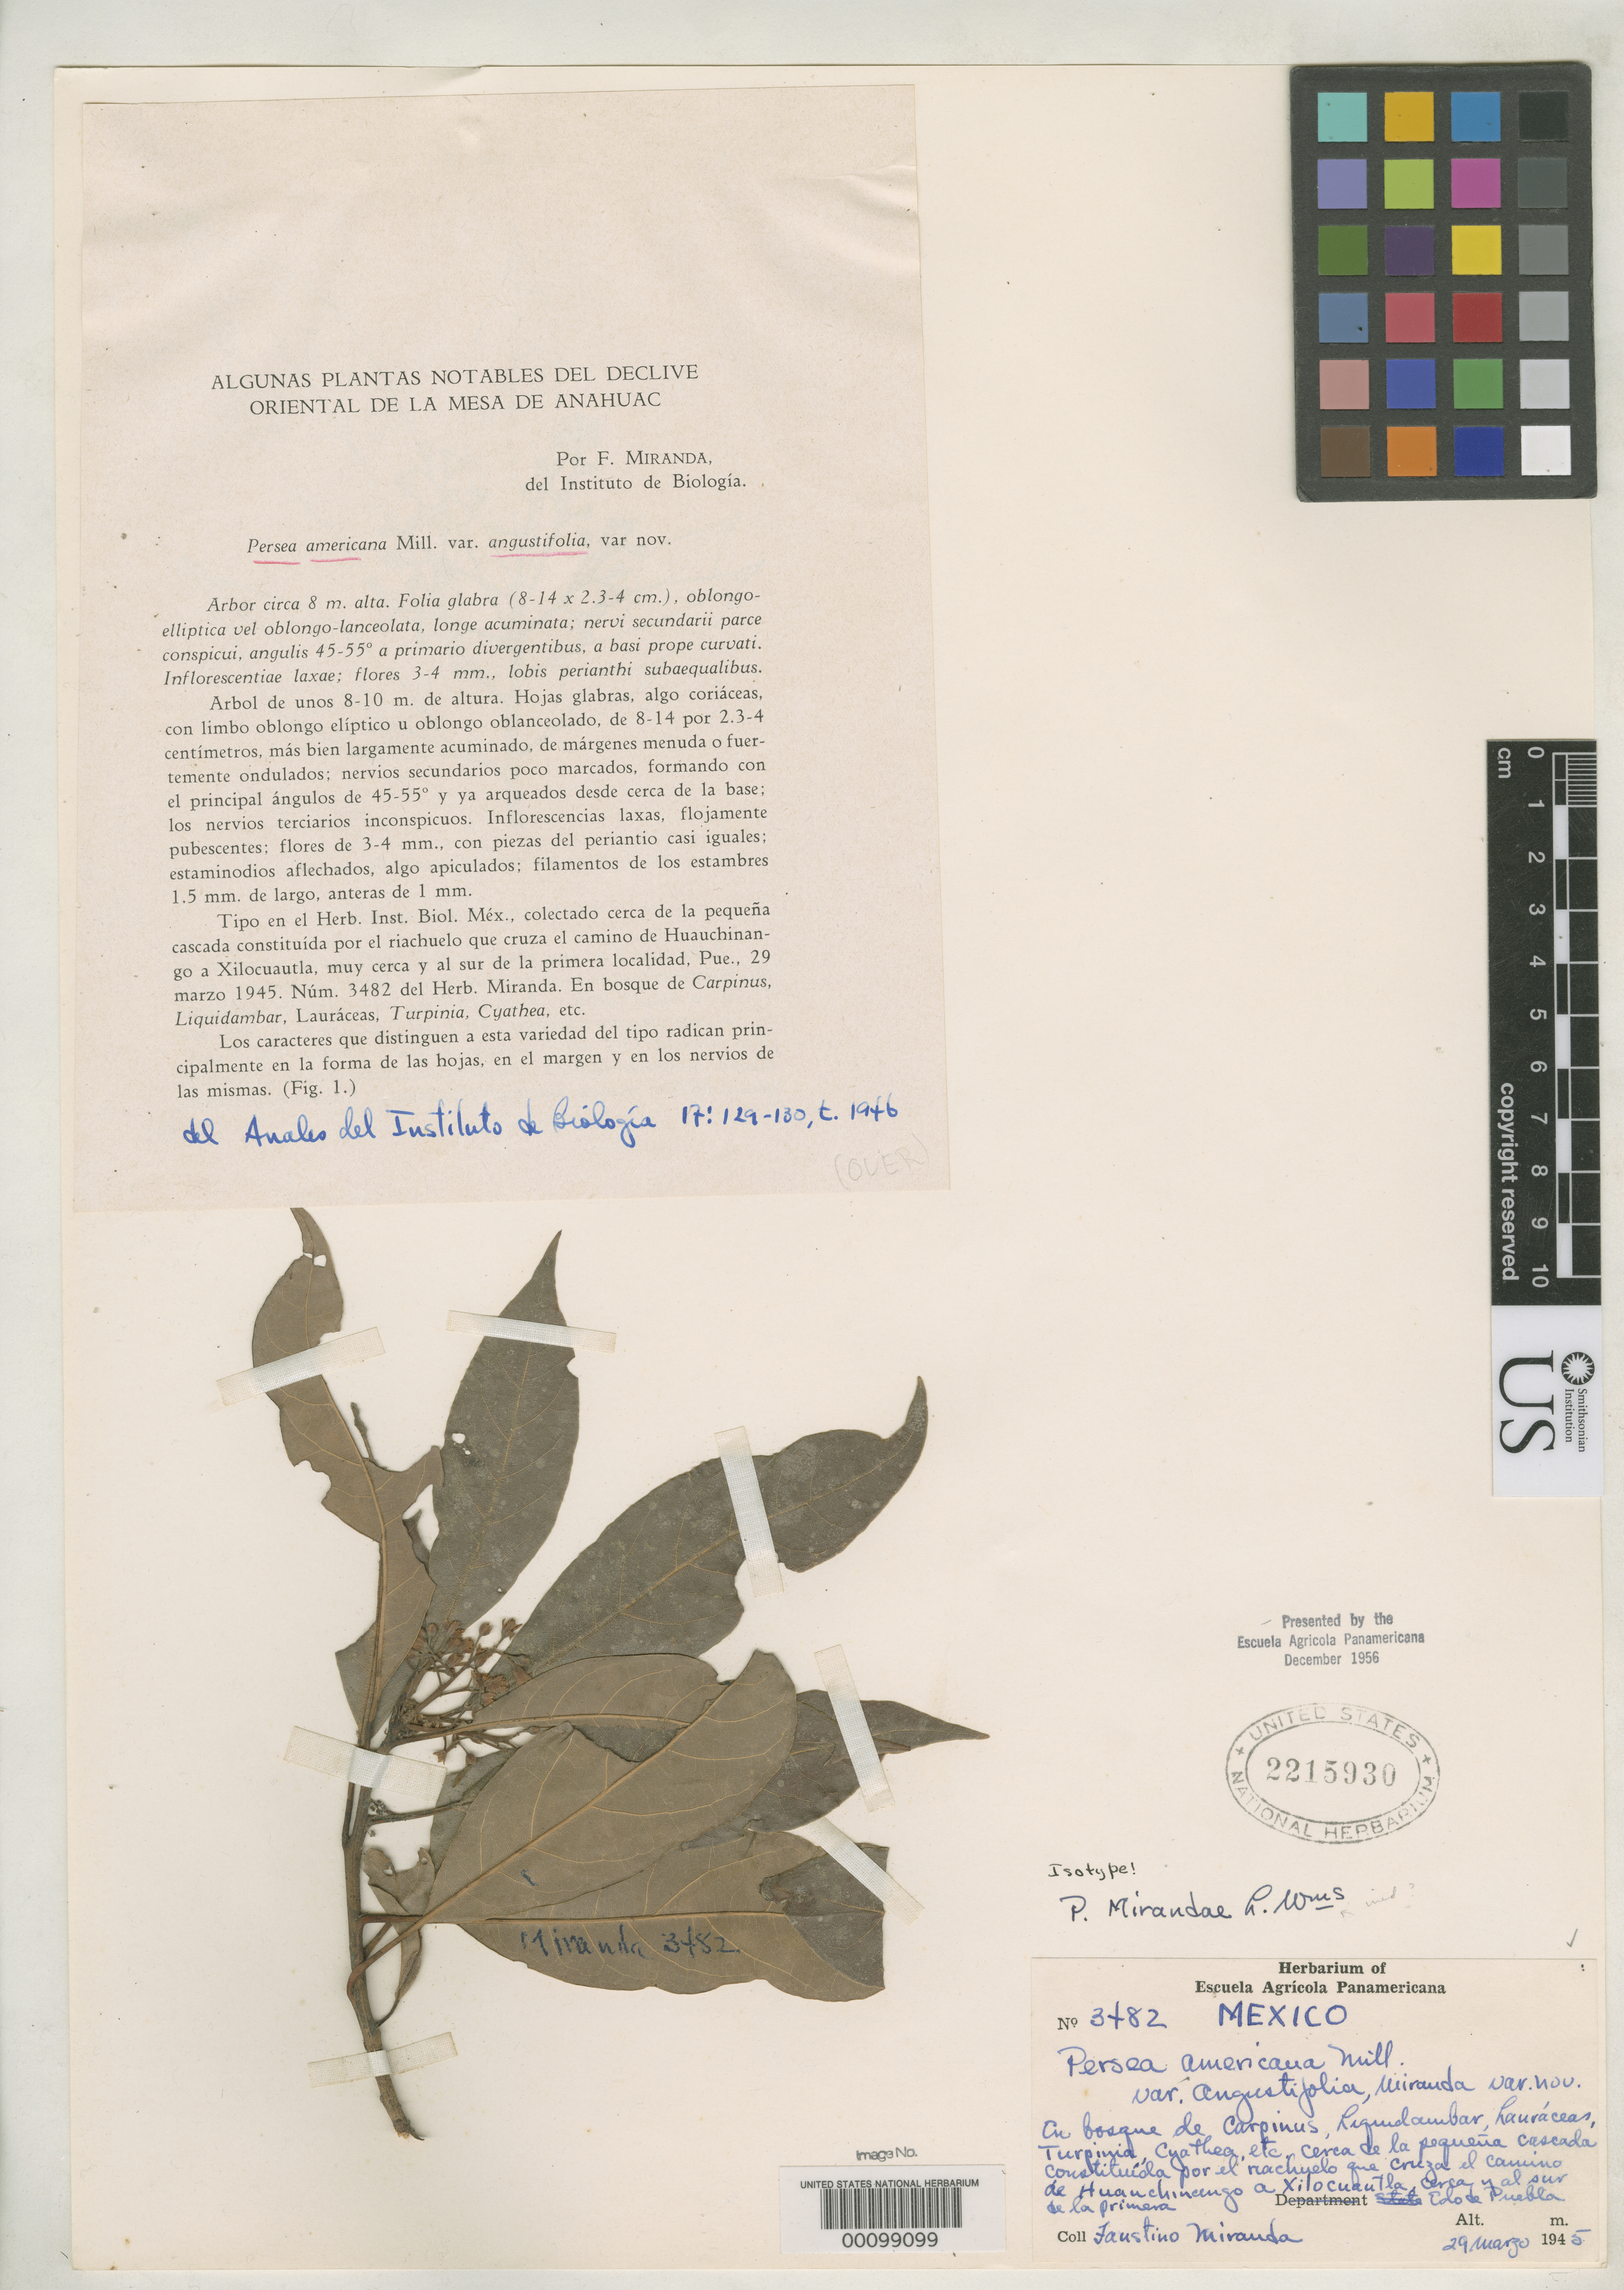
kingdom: Plantae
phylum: Tracheophyta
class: Magnoliopsida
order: Laurales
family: Lauraceae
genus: Persea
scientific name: Persea americana var. angustifolia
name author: Miranda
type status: Isotype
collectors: F. Miranda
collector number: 3482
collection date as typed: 29 Mar 1945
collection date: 1945-03-29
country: Mexico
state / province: Puebla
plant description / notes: "Presented by the Escuela Agricola Panamericana December 1956."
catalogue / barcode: US 2215930